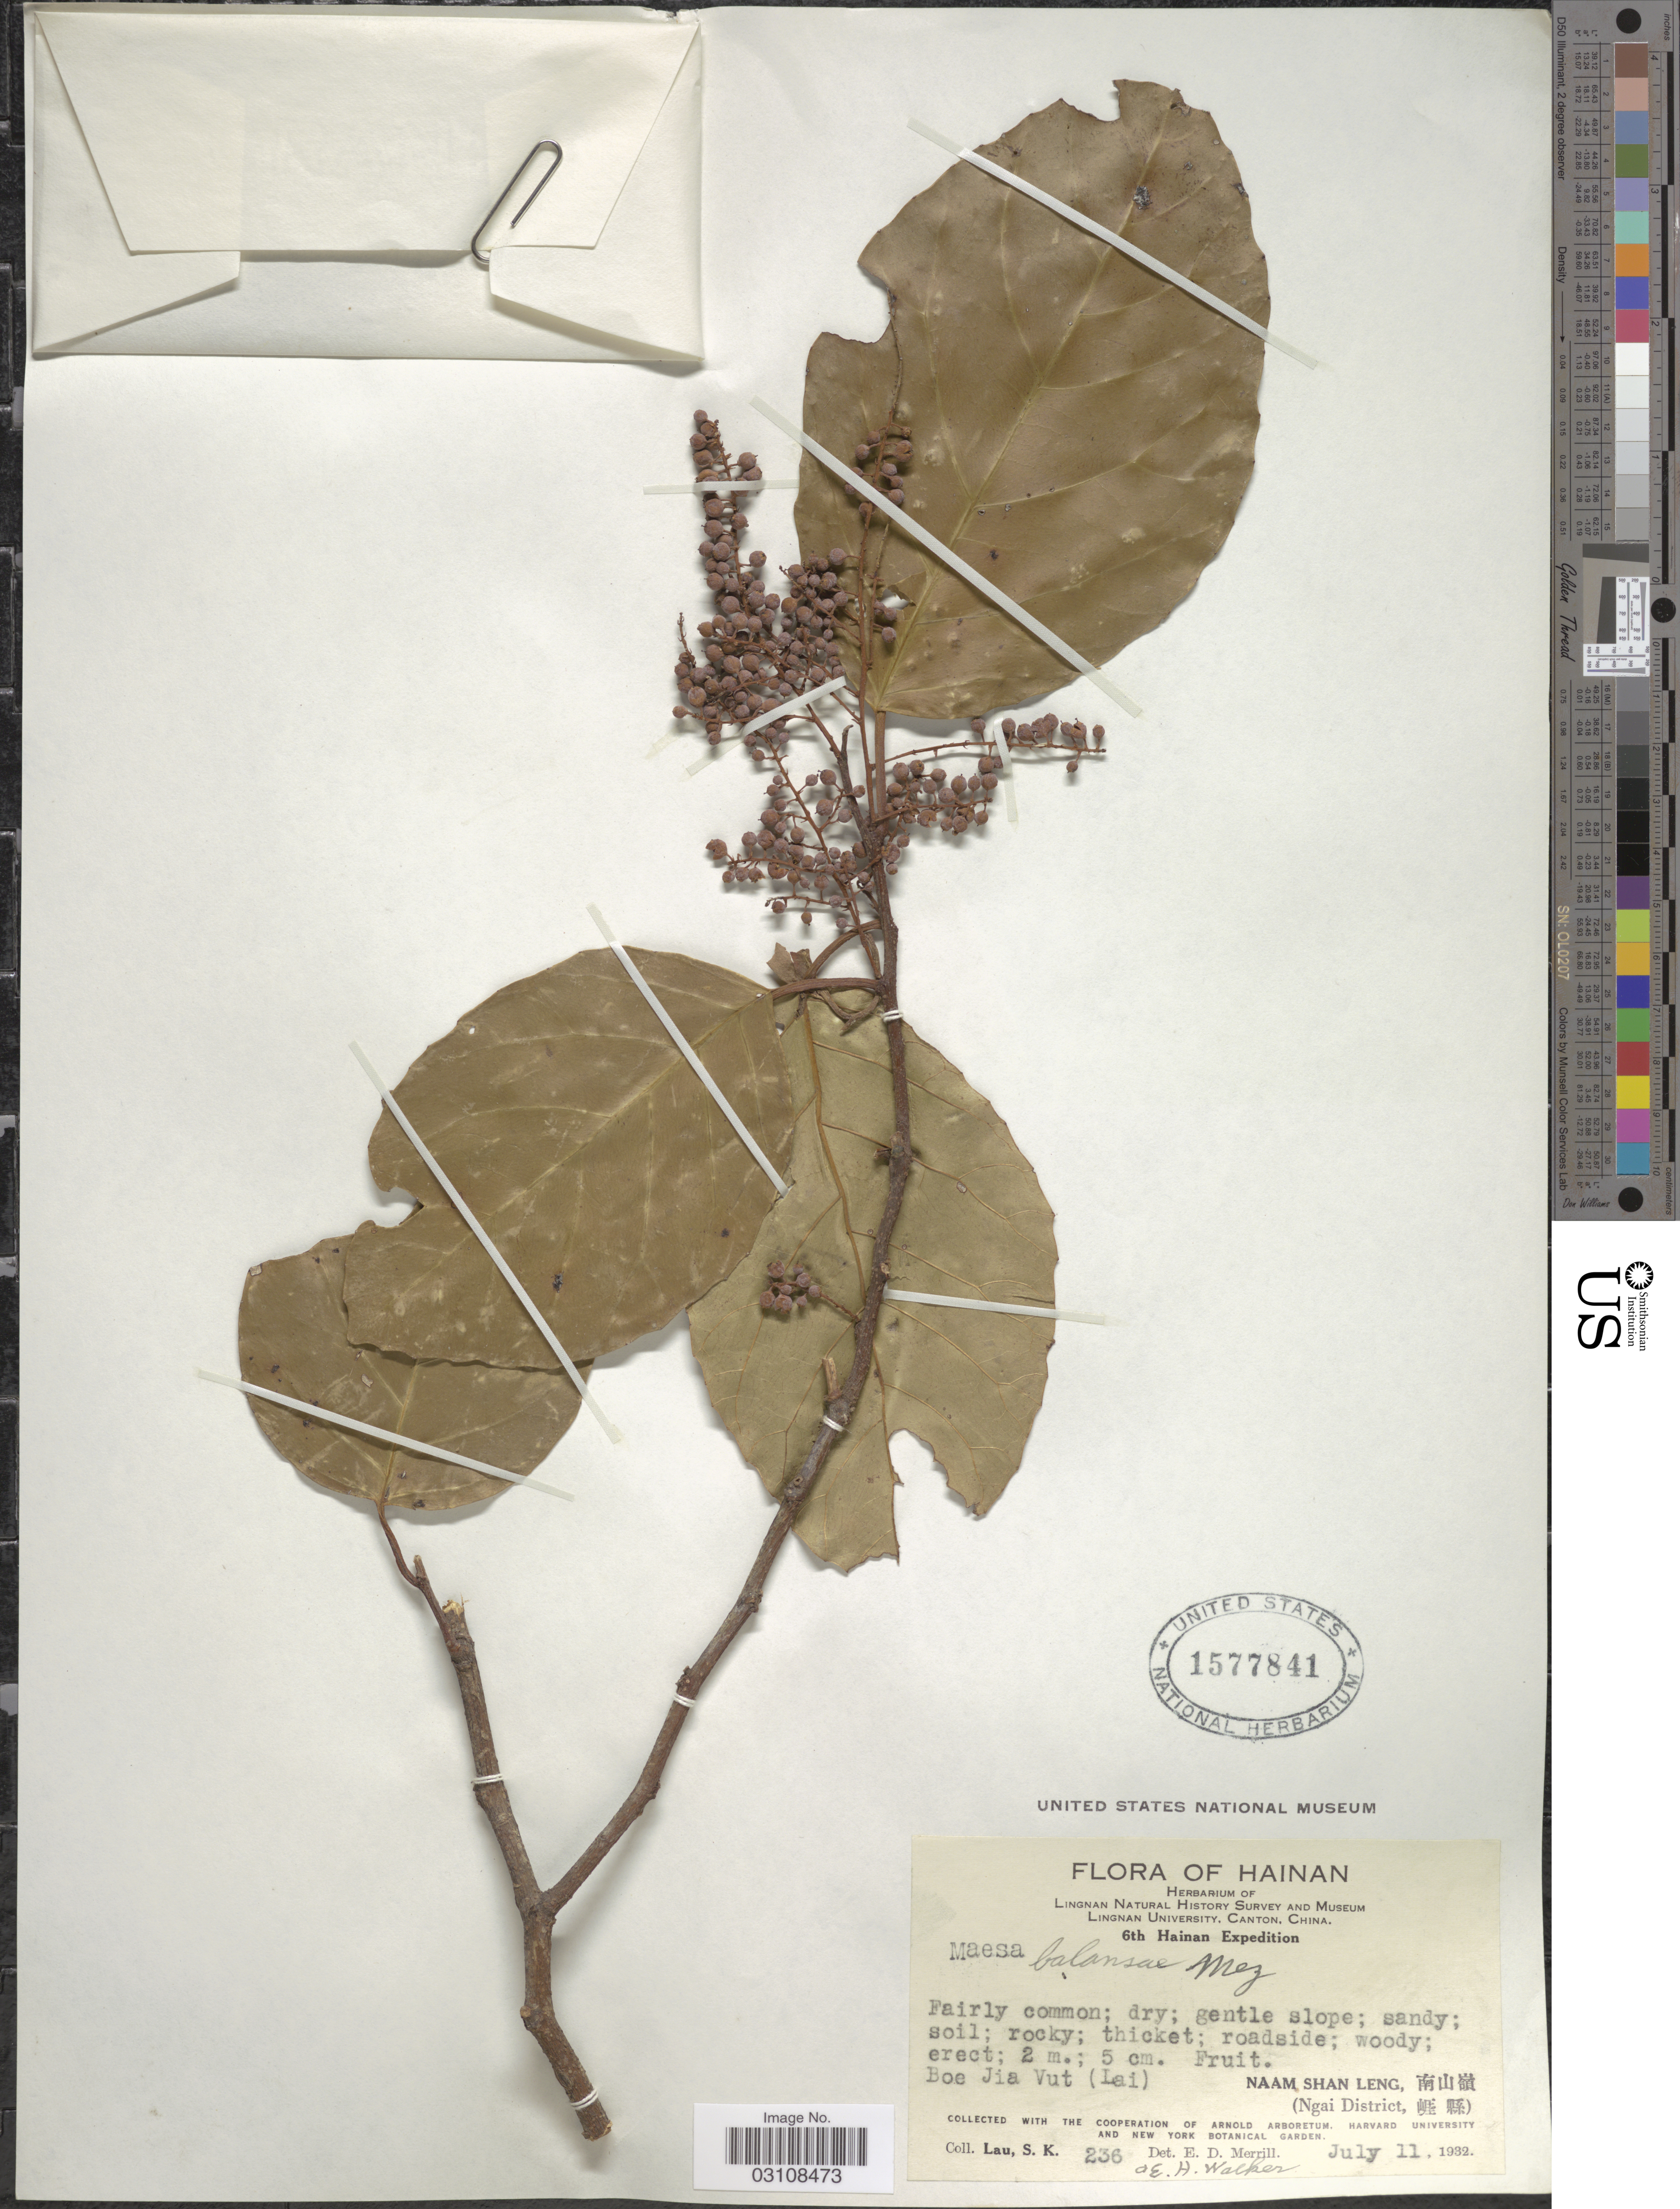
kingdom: Plantae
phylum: Tracheophyta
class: Magnoliopsida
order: Ericales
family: Primulaceae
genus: Maesa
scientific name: Maesa balansae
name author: Mez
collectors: S. K. Lau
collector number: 236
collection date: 1932-07-11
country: China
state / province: Hainan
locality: (Naam Shan Leng) Ngai District.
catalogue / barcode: US 1577841